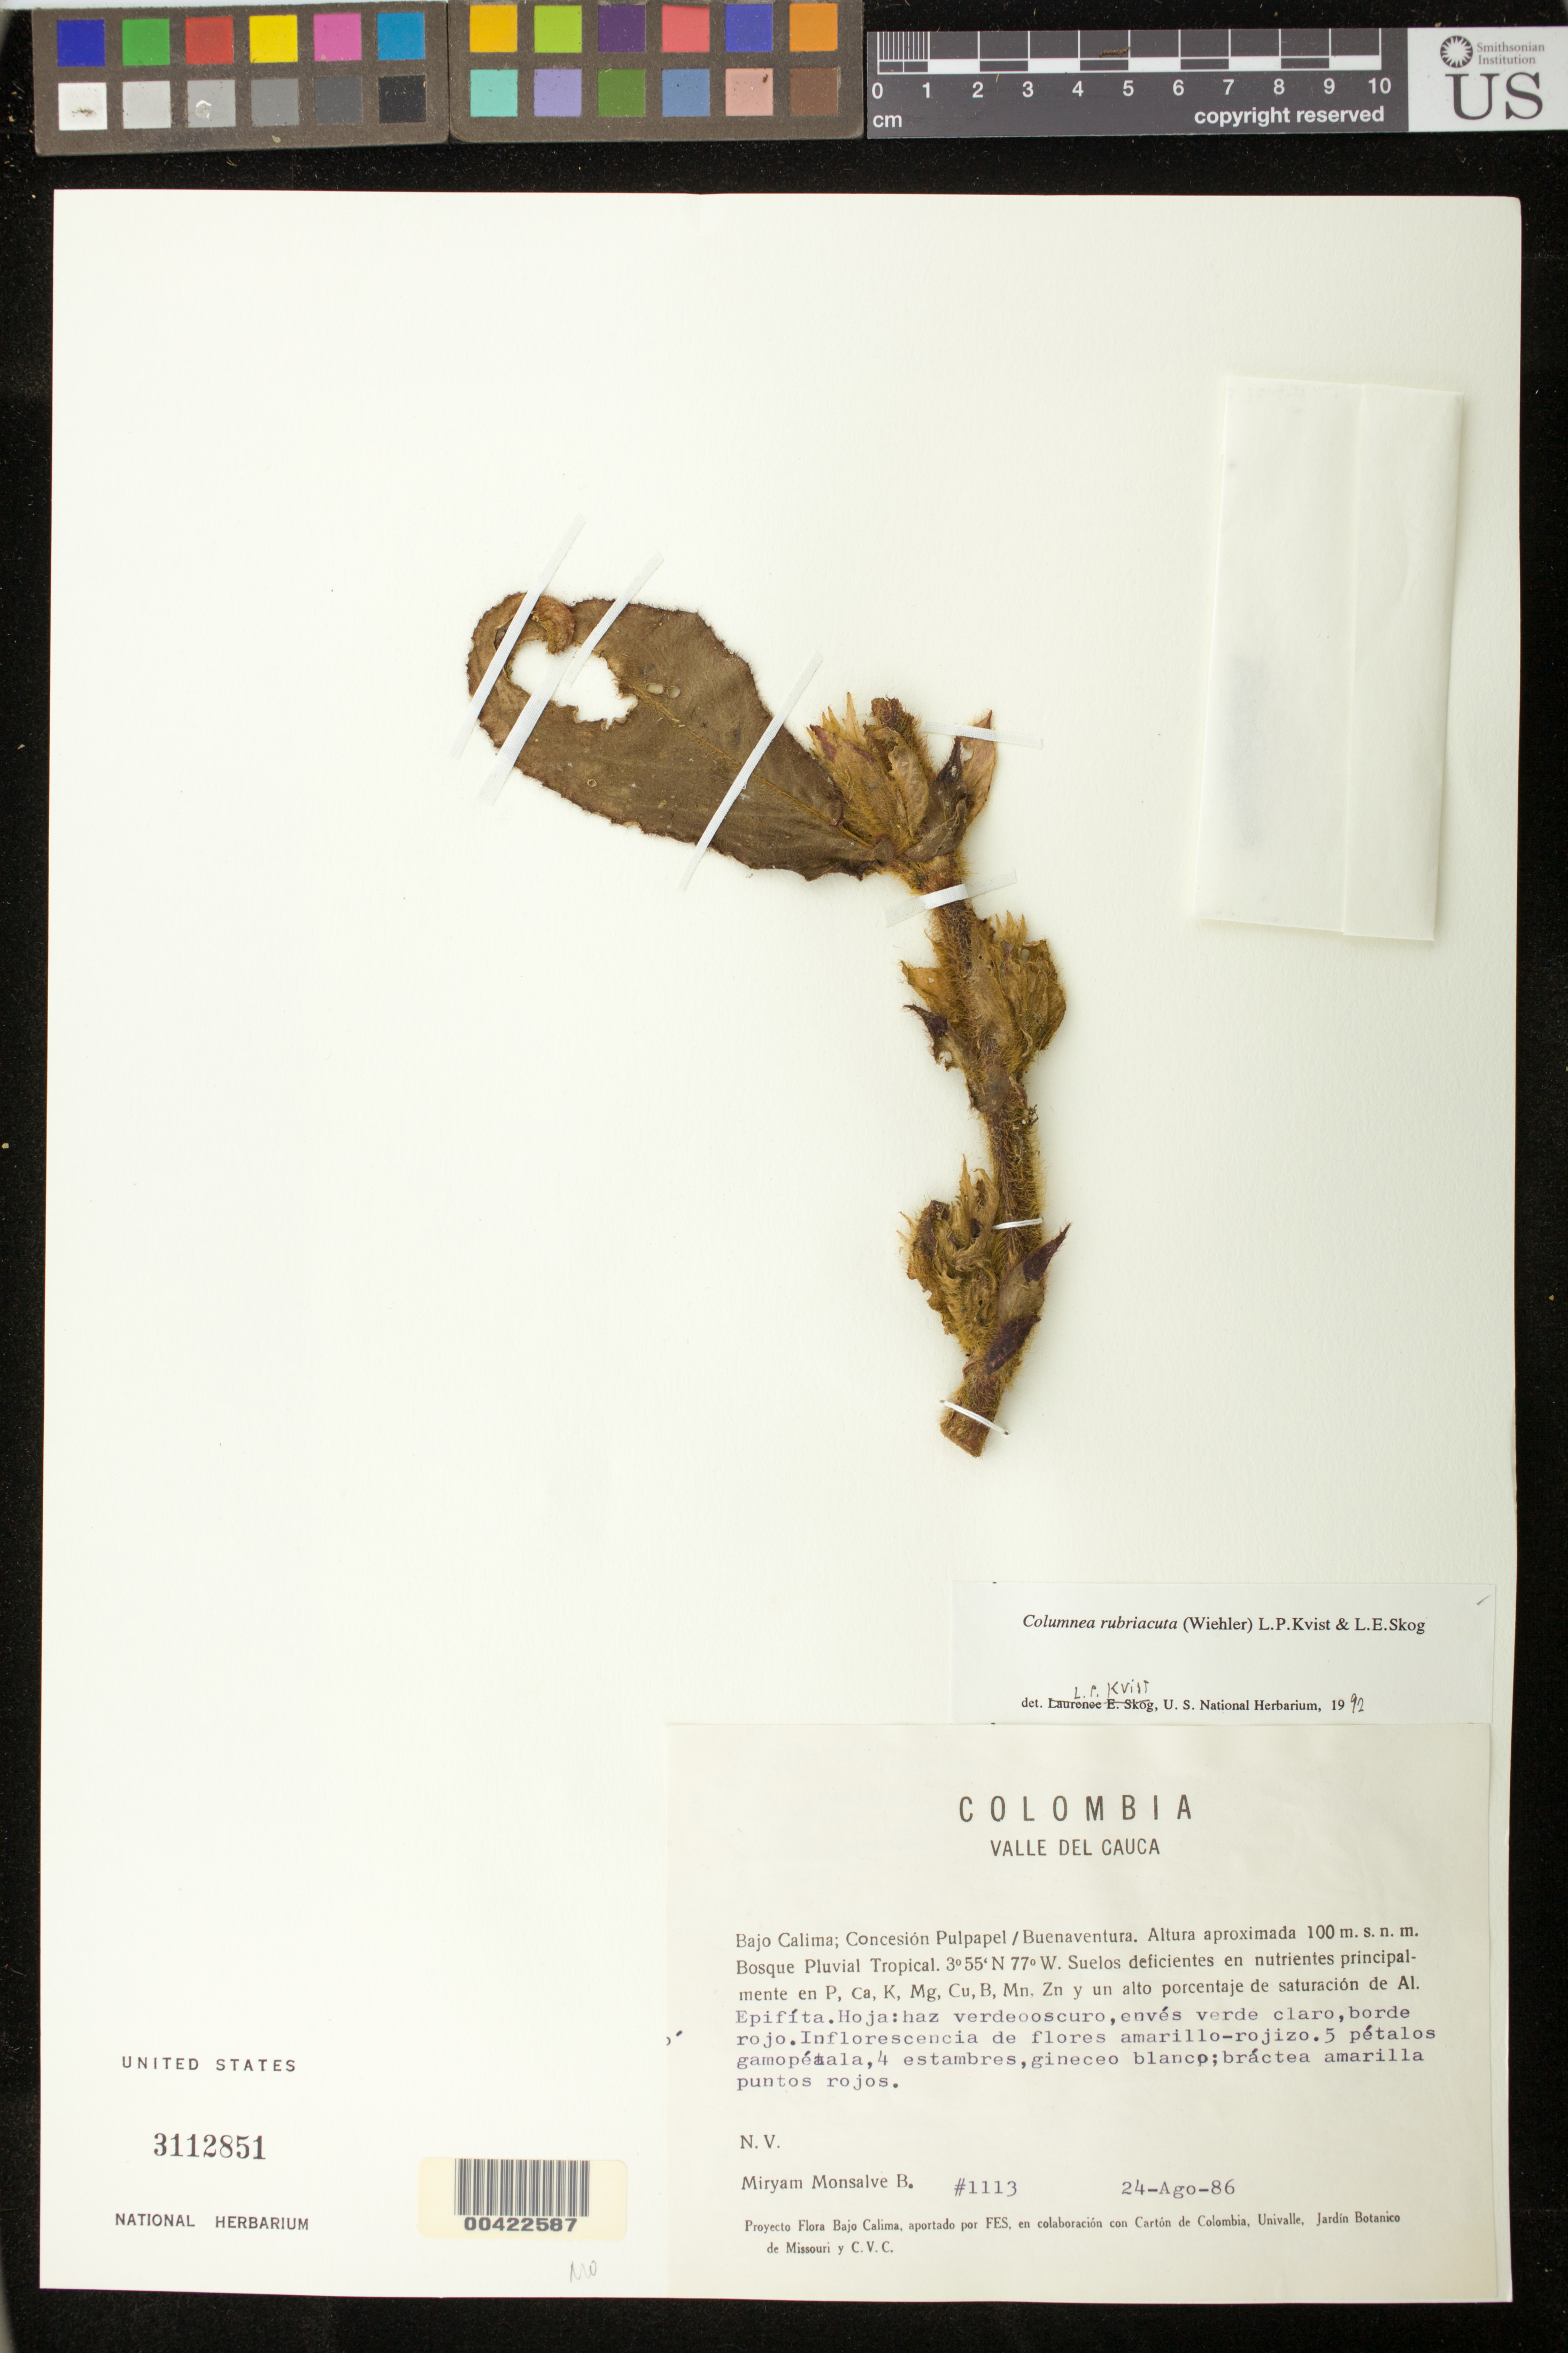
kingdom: Plantae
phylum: Tracheophyta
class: Magnoliopsida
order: Lamiales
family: Gesneriaceae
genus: Columnea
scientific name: Columnea rubriacuta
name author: (Wiehler) L.P. Kvist & L.E. Skog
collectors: M. Monsalve B.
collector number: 1113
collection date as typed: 24 Aug 1986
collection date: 1986-08-24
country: Colombia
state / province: Valle del Cauca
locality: Bajo Calima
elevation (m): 100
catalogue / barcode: US 3112851